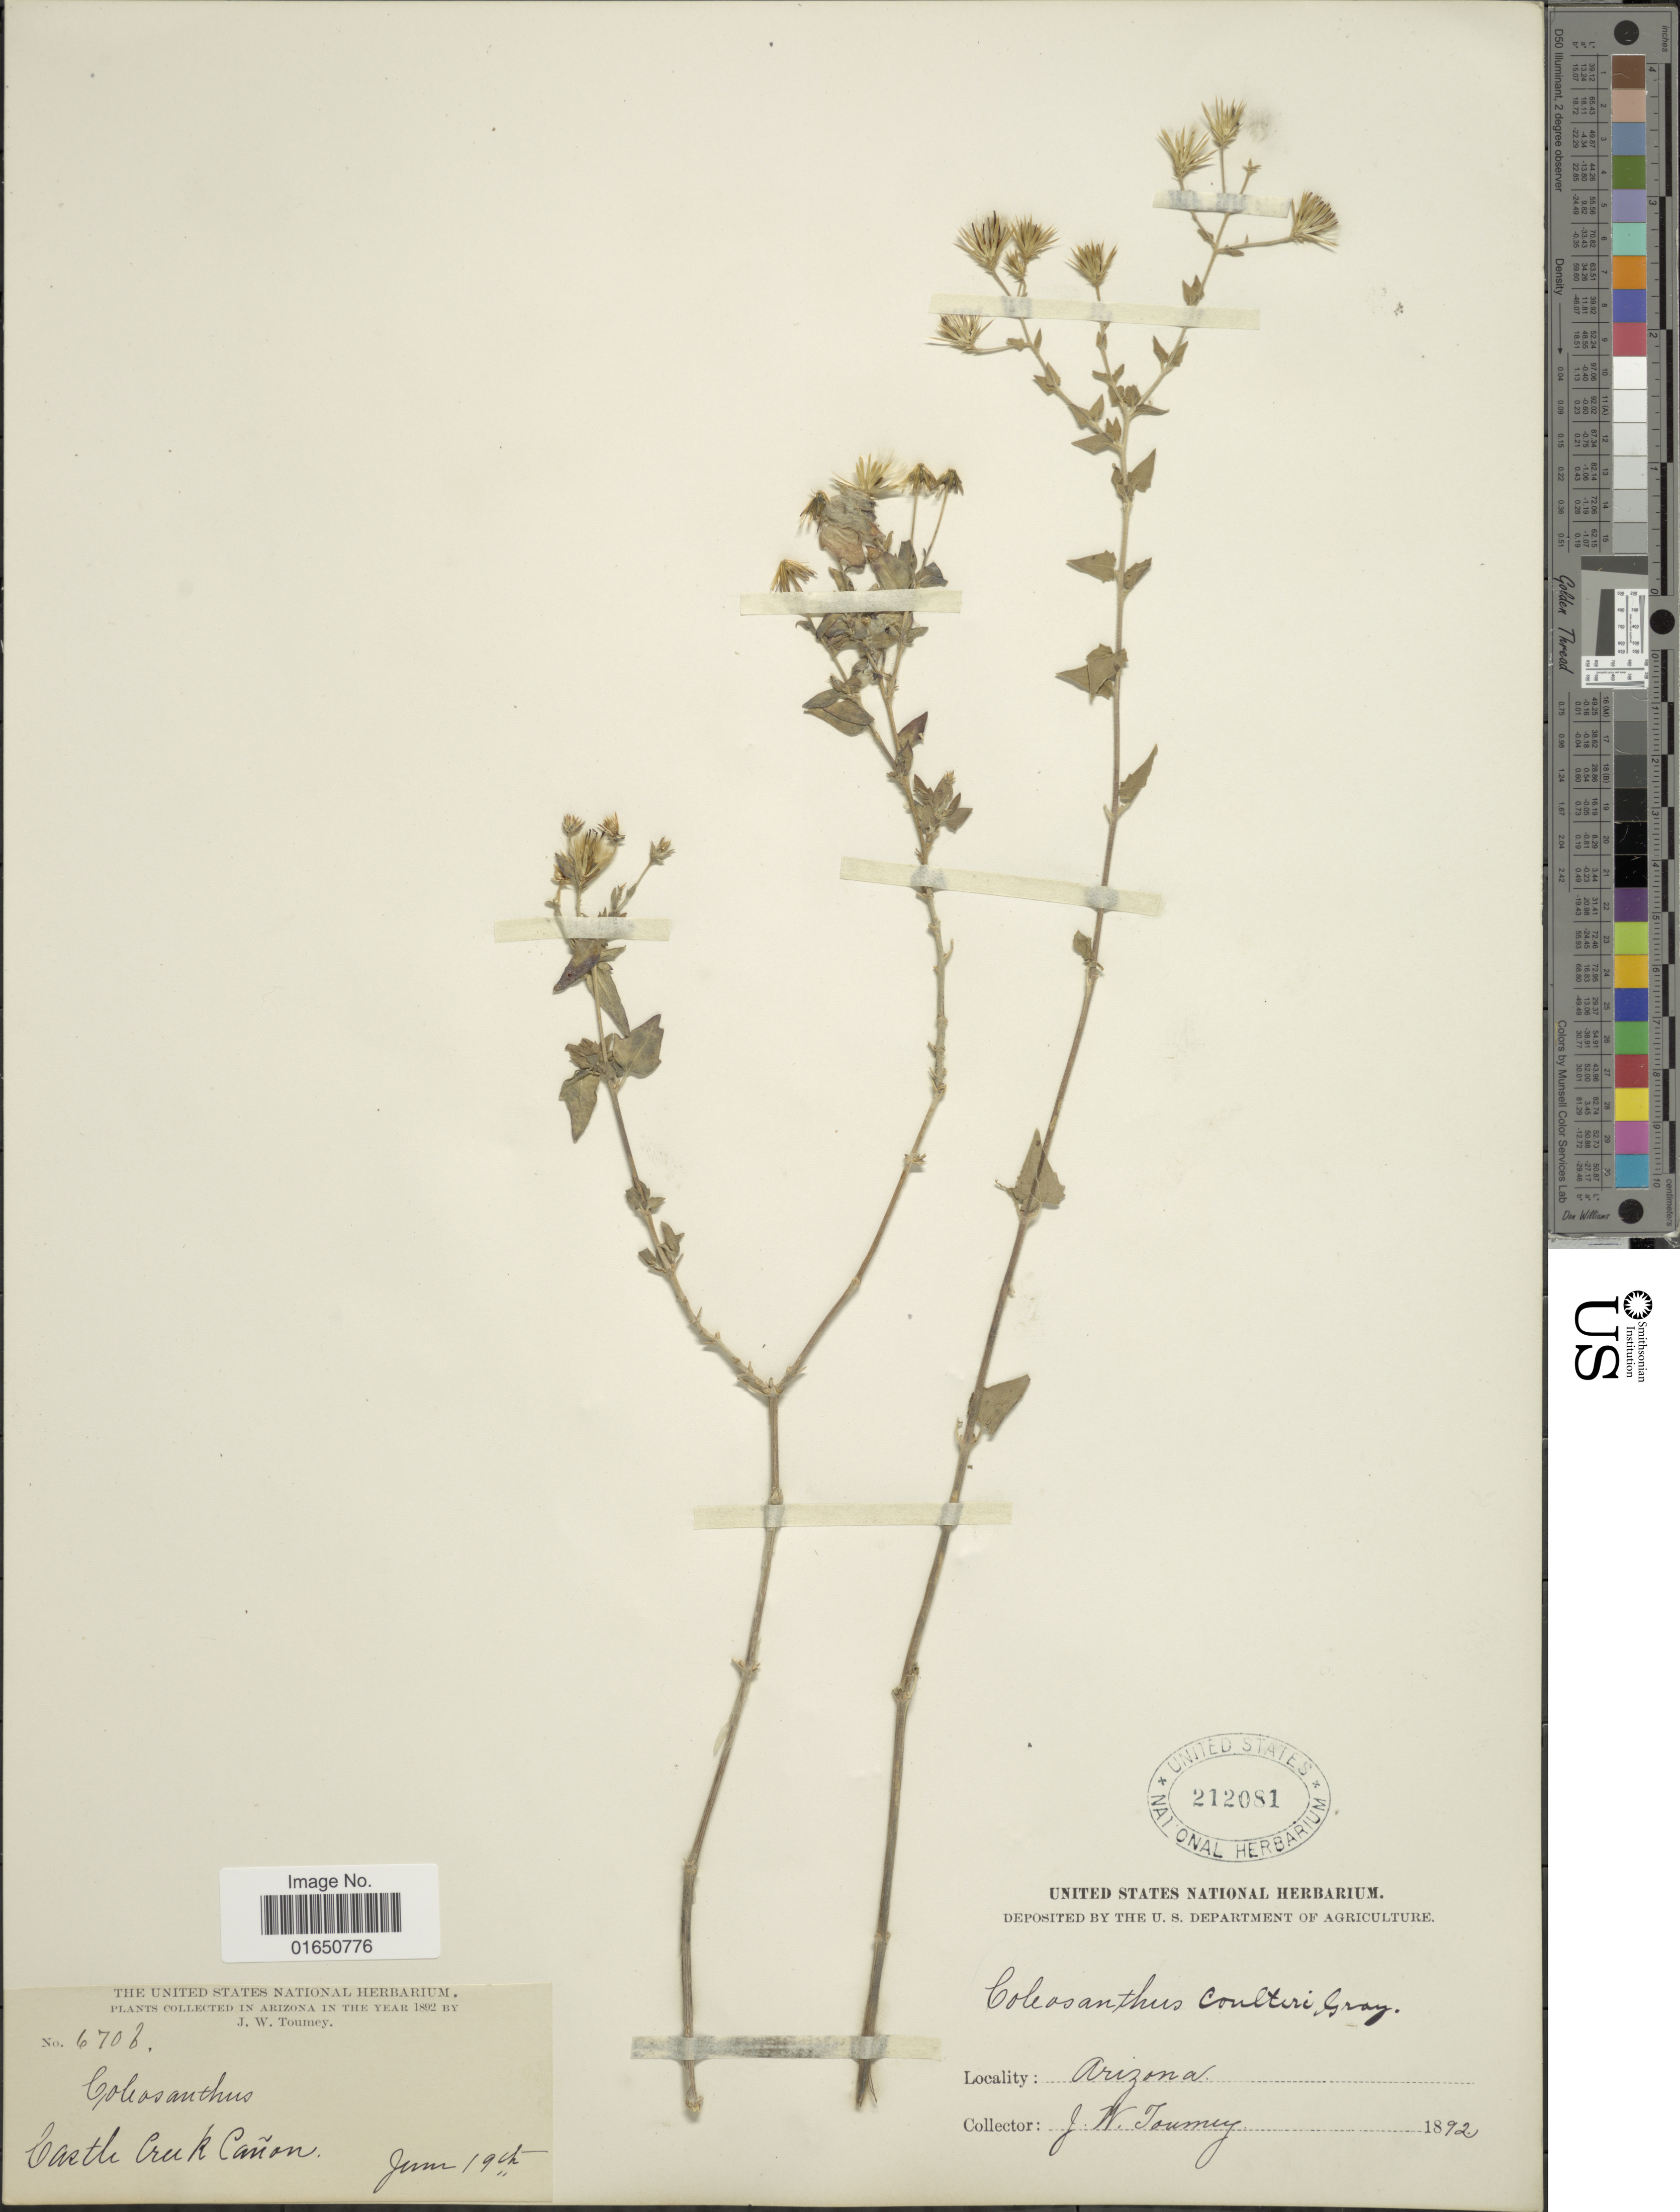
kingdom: Plantae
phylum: Tracheophyta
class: Magnoliopsida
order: Asterales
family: Asteraceae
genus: Brickellia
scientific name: Brickellia coulteri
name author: A. Gray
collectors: J. W. Toumey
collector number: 6708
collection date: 1892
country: United States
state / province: Arizona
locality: Castle Creekl Canon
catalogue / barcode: US 212081